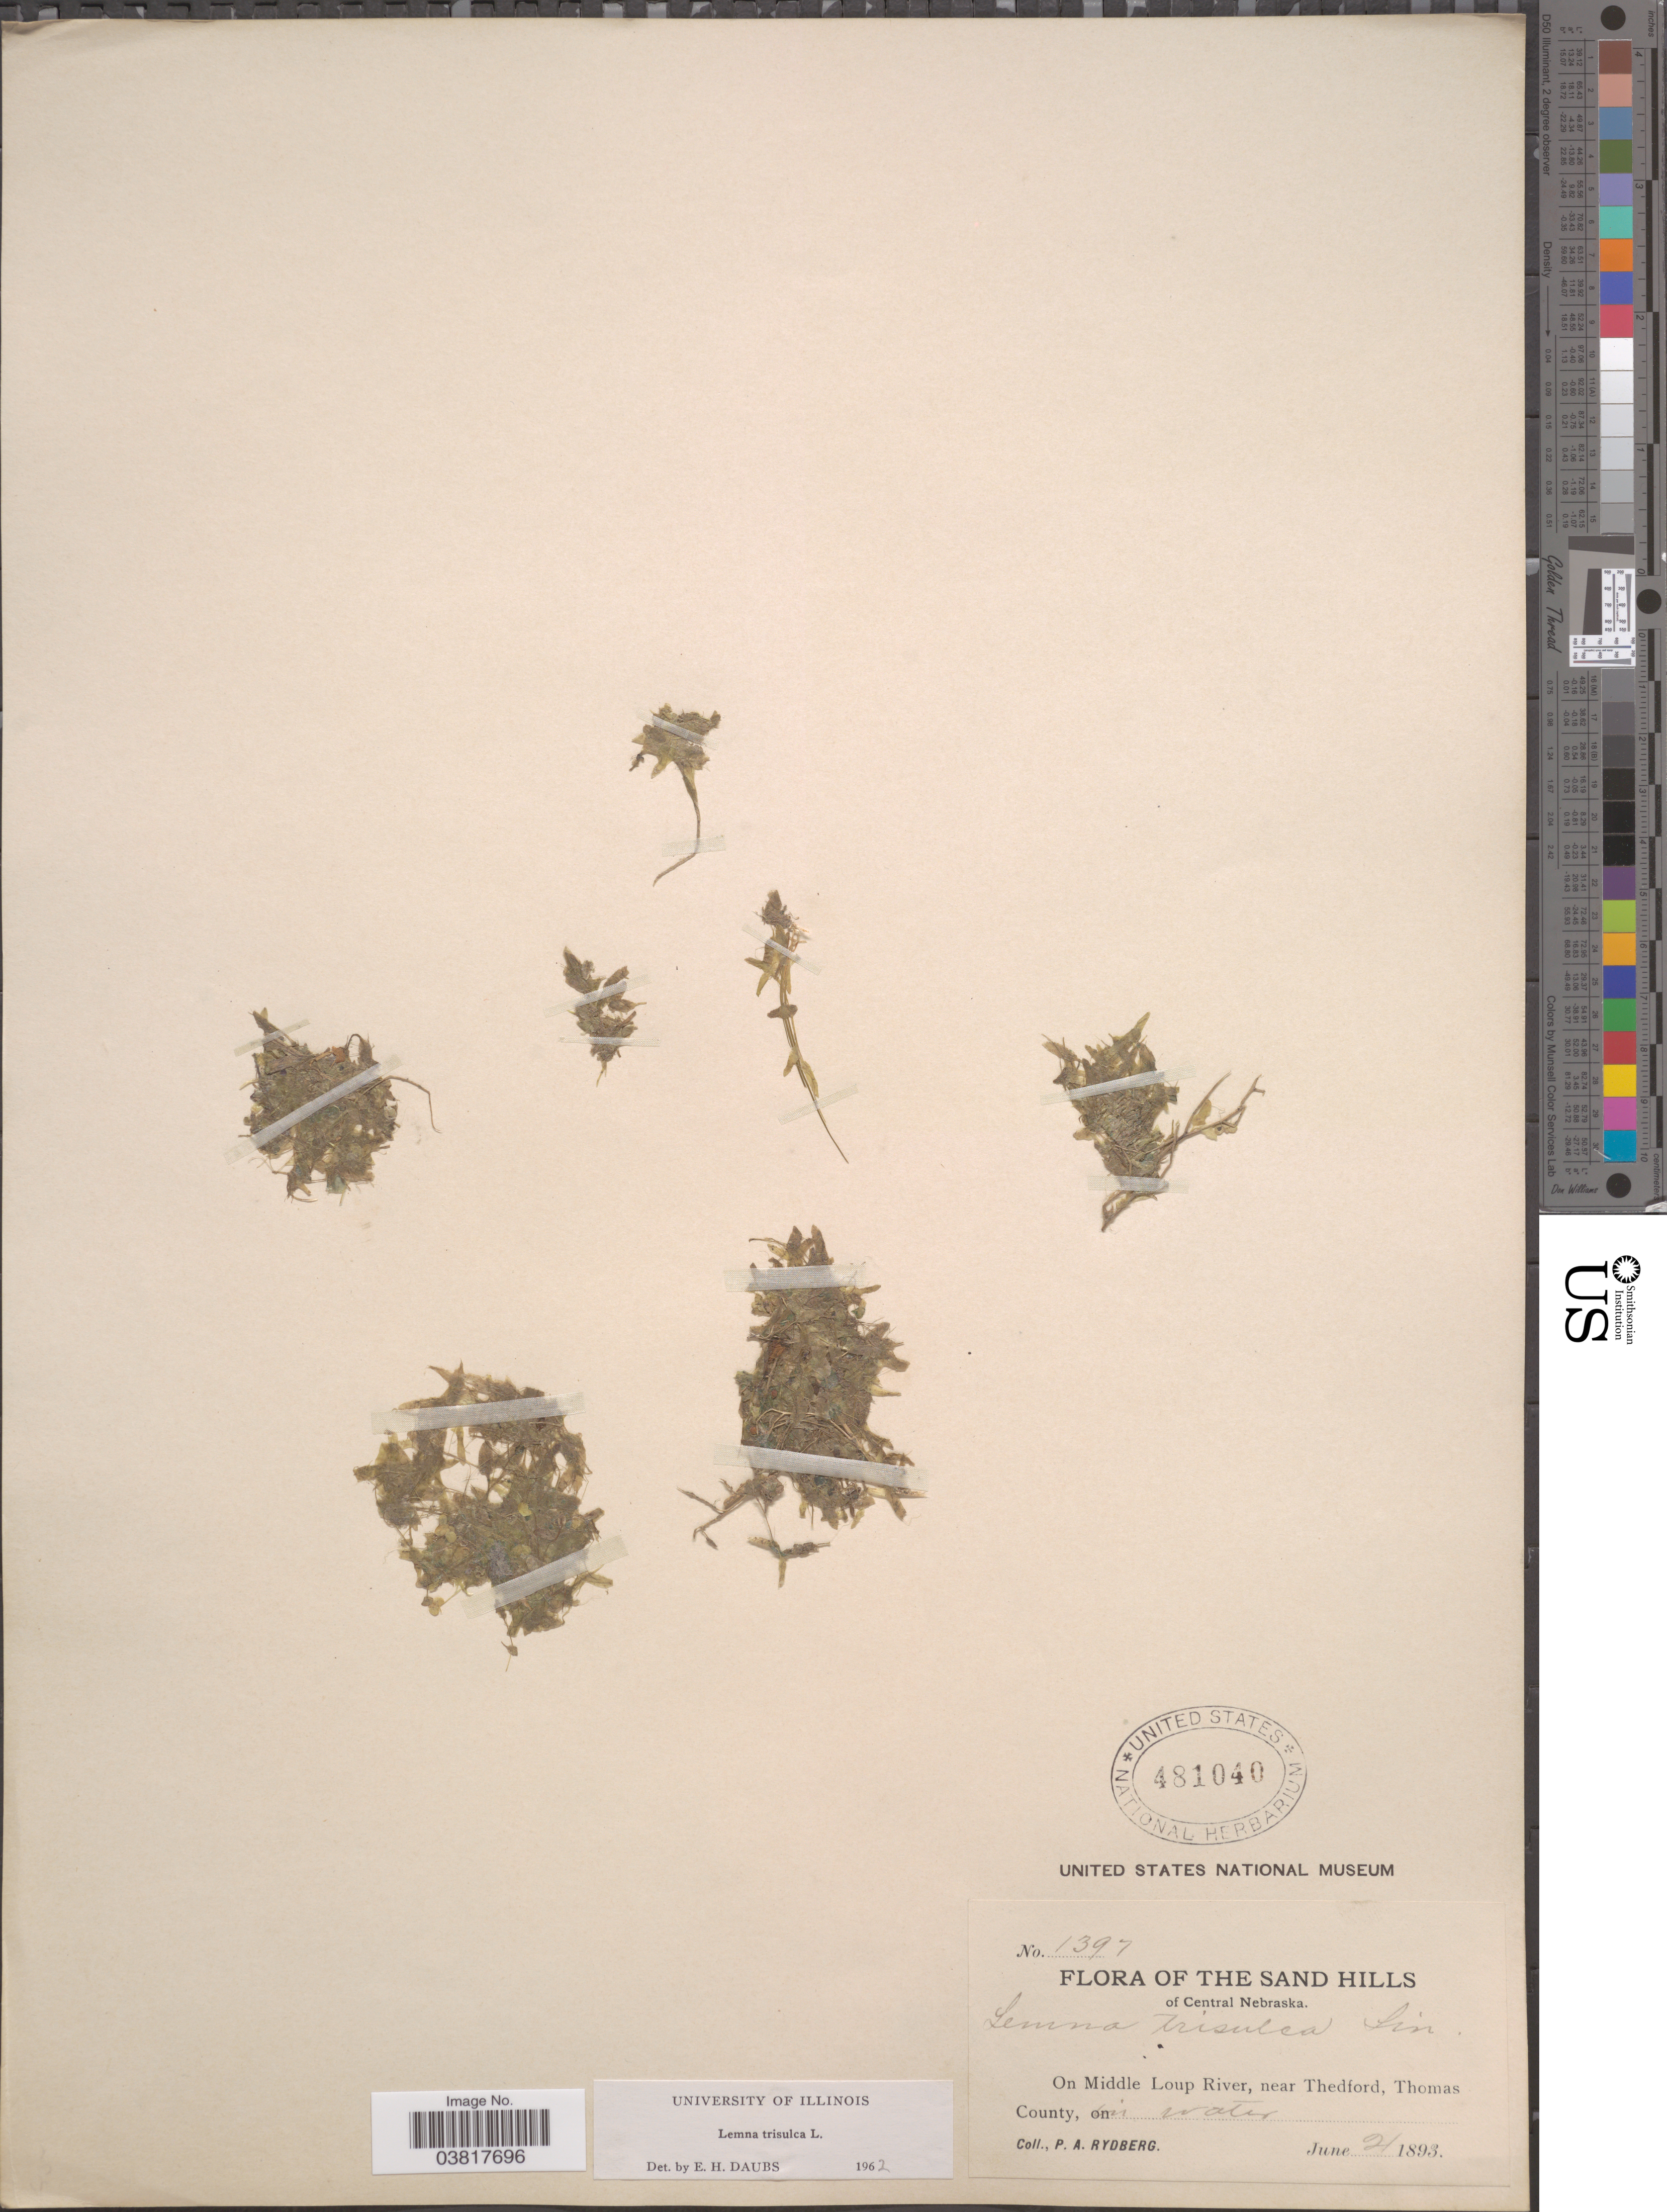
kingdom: Plantae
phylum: Tracheophyta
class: Liliopsida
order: Alismatales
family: Araceae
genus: Lemna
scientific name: Lemna trisulca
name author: L.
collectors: P. A. Rydberg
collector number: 1397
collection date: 1893-06-21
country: United States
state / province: Nebraska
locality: The Sand Hills of Central Nebraska. On Middle Loup River, near Thedford, Thomas County.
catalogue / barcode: US 481040